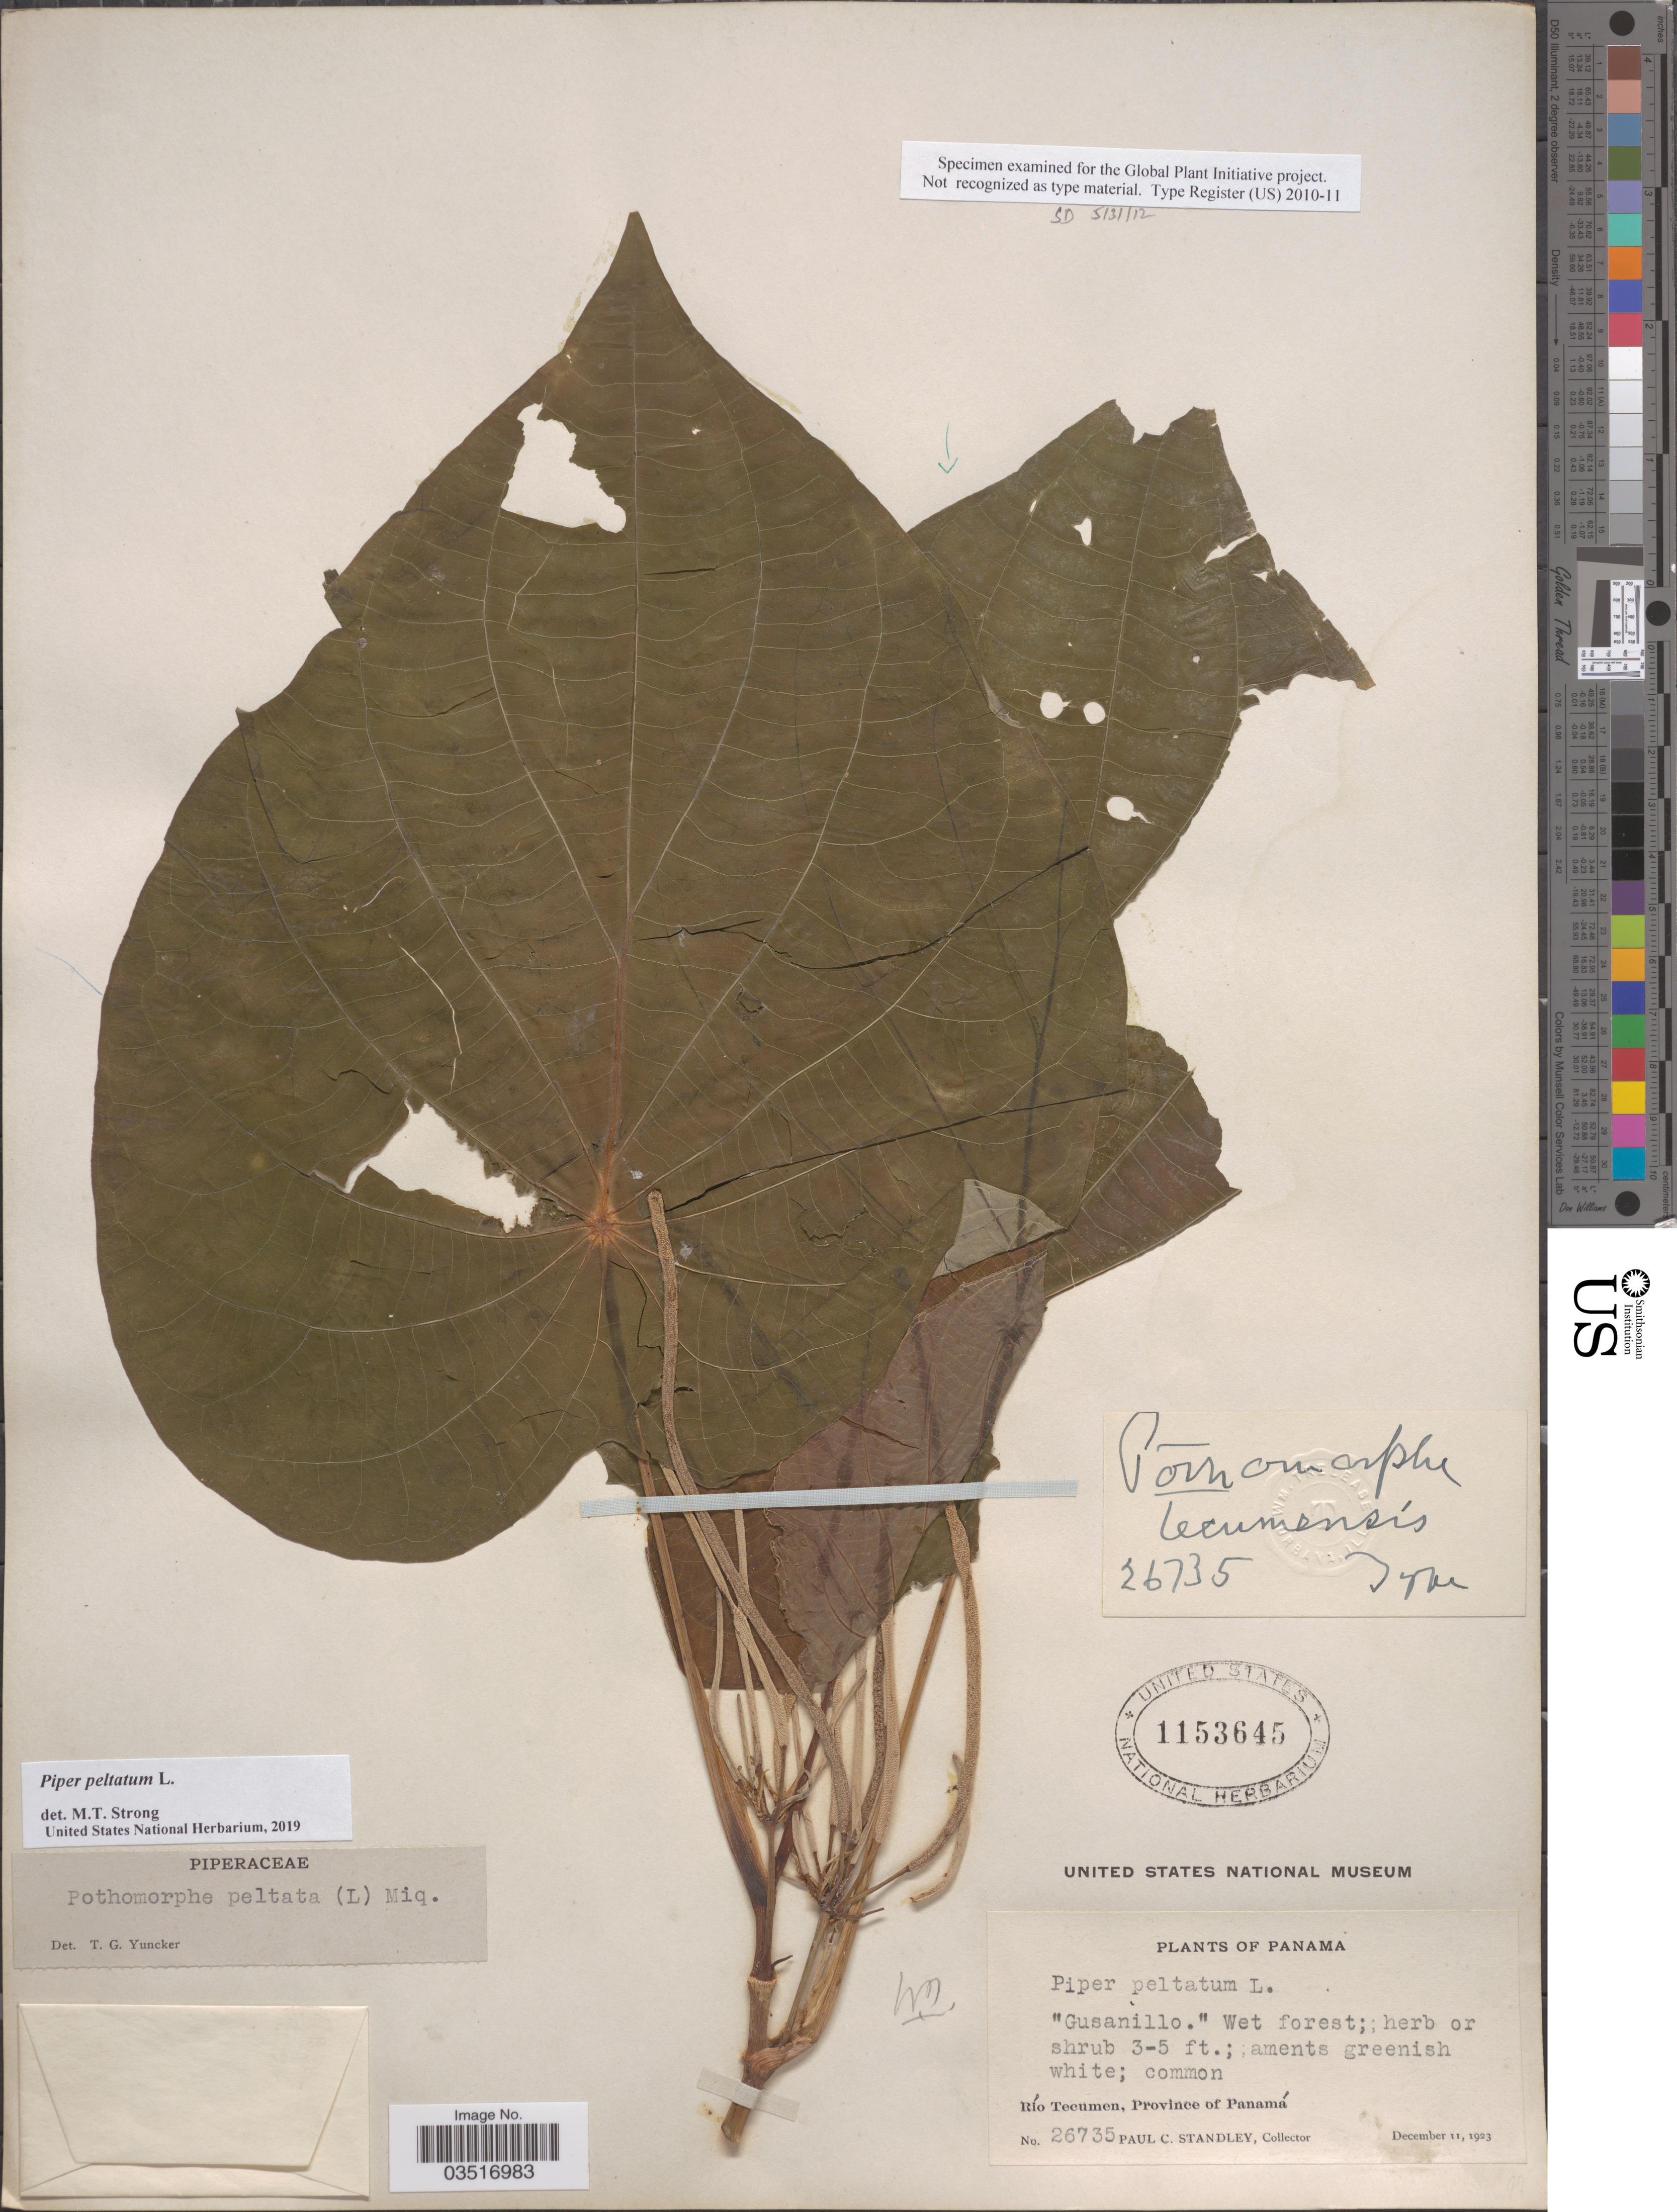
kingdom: Plantae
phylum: Tracheophyta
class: Magnoliopsida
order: Piperales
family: Piperaceae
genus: Piper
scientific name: Piper peltatum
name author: L.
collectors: P. C. Standley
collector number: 26735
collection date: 1923-12-11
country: Panama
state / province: Panamá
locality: Río Tecumen, Province of Panamá.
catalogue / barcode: US 1153645